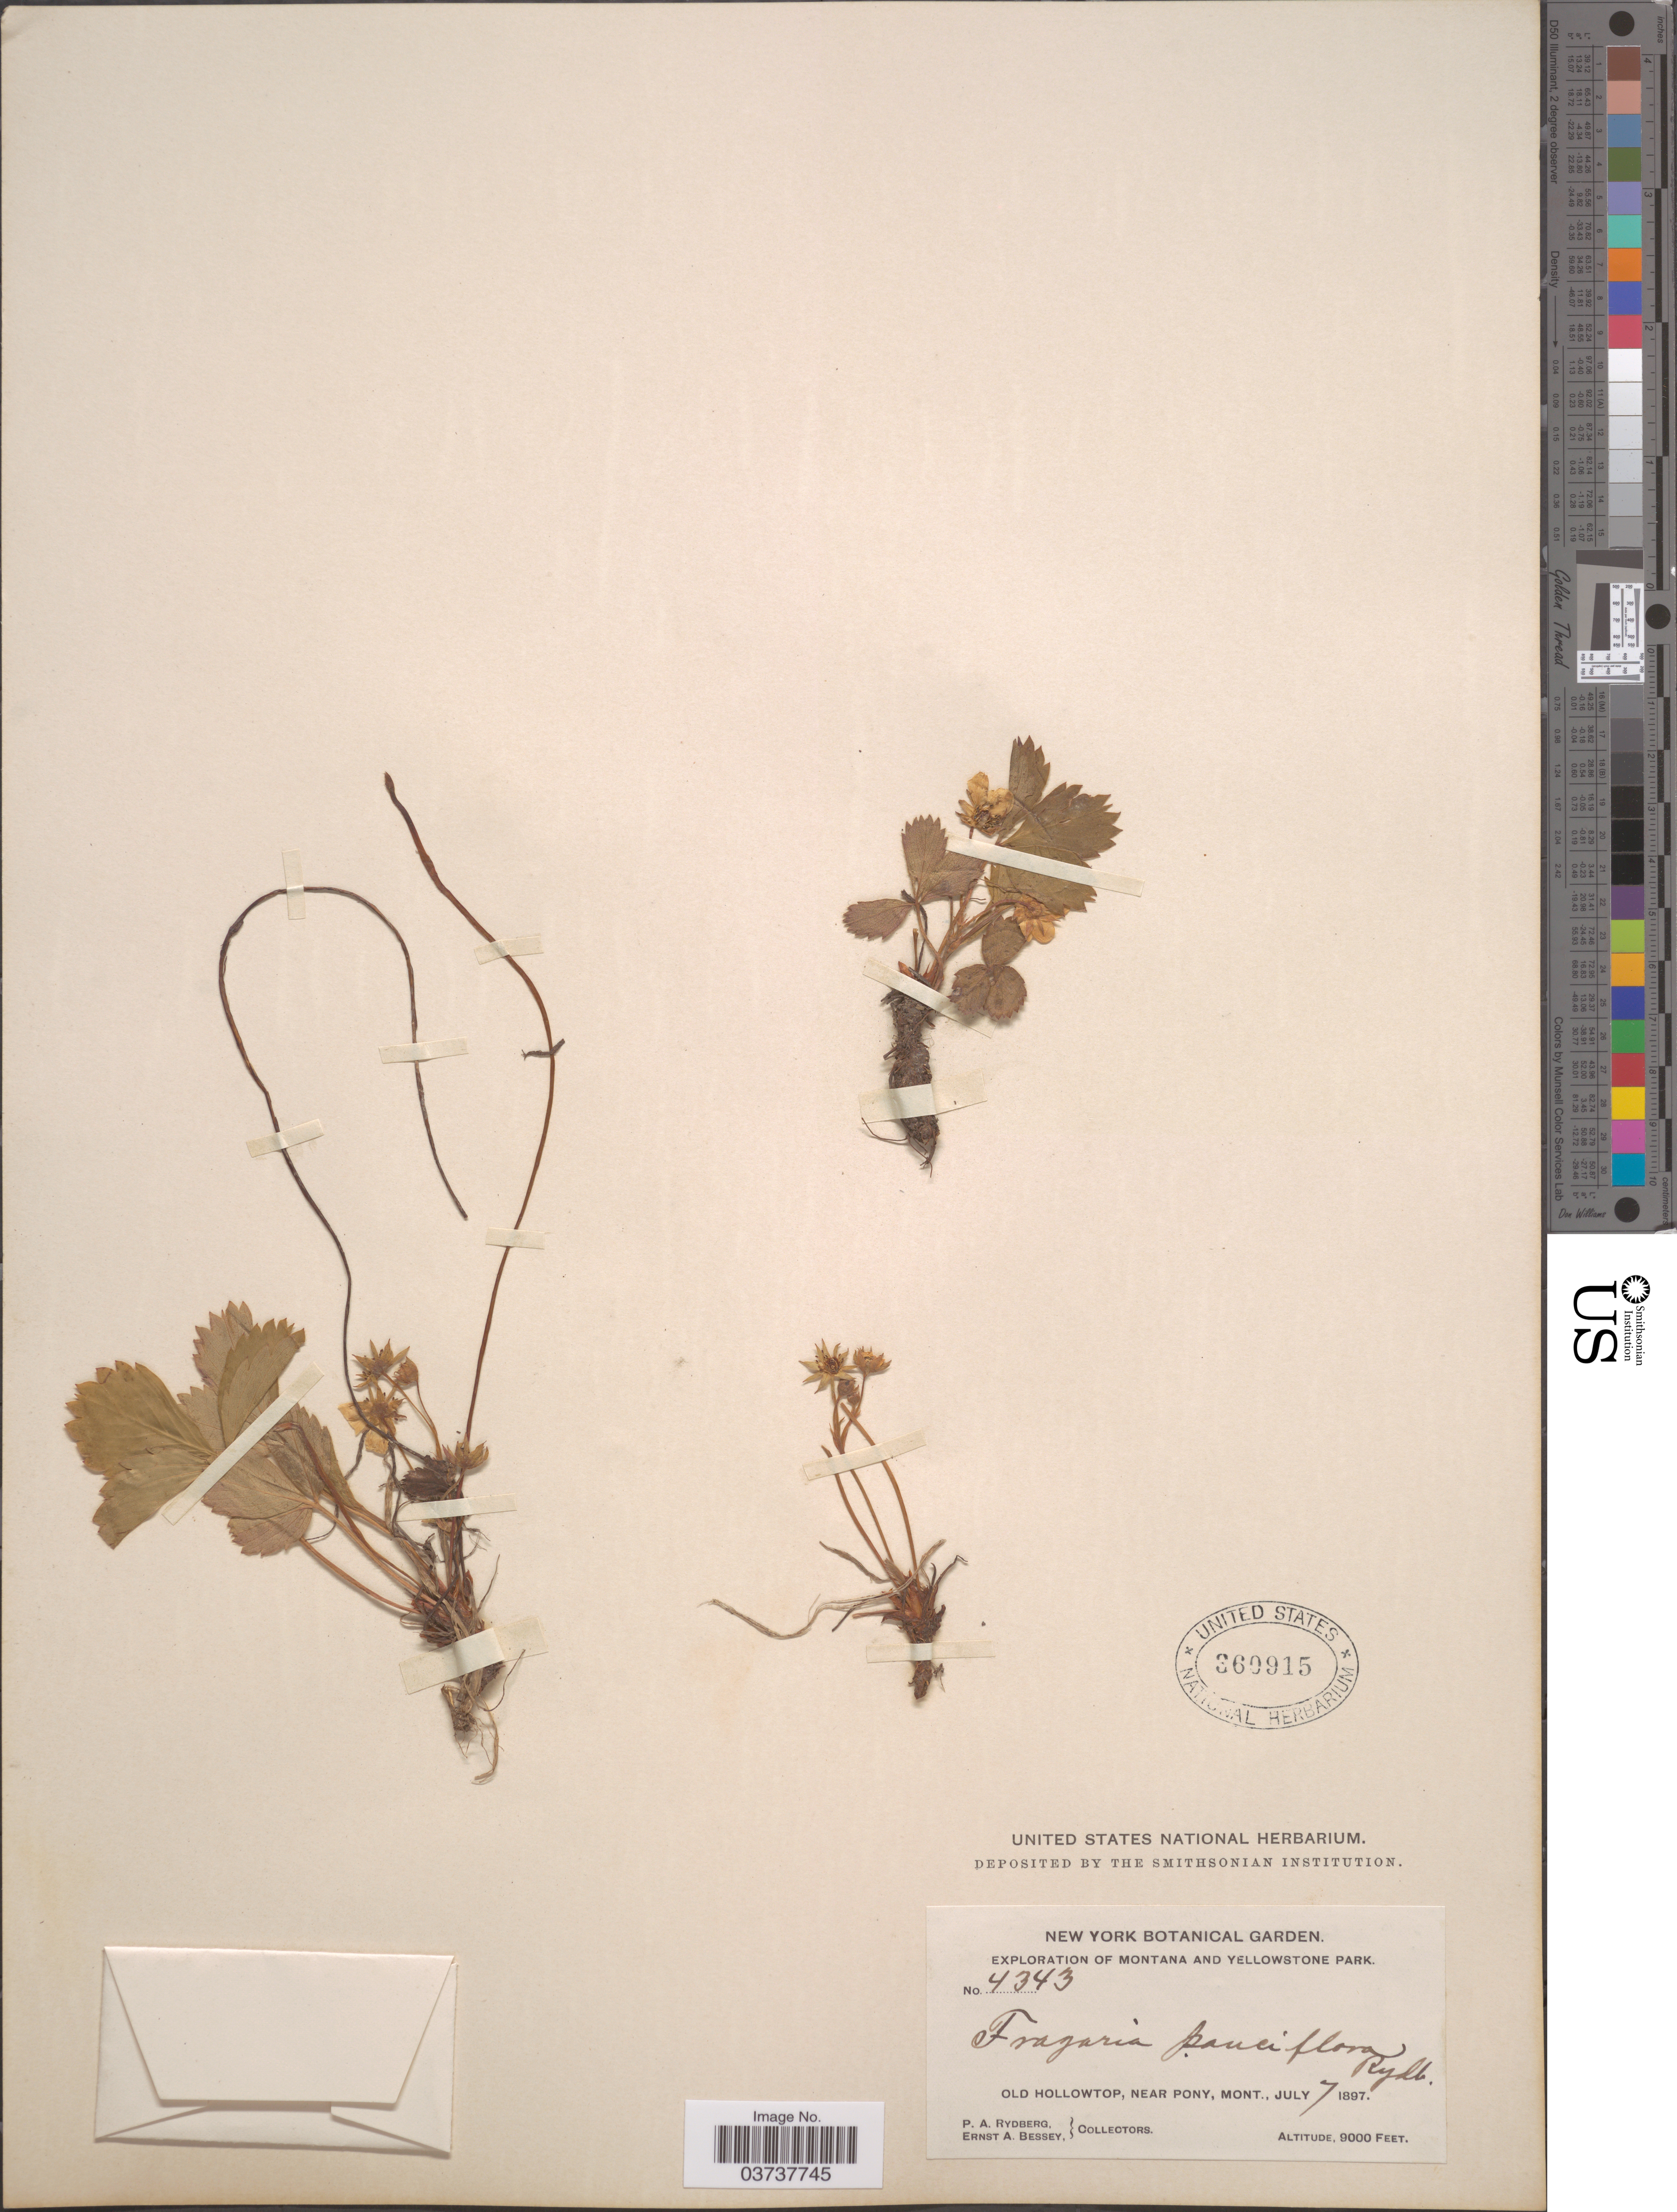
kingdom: Plantae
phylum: Tracheophyta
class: Magnoliopsida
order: Rosales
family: Rosaceae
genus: Fragaria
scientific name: Fragaria virginiana subsp. glauca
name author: (S. Watson) Staudt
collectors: P. A. Rydberg & E. A. Bessey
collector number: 4343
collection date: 1897-07-07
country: United States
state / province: Montana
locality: Yellowstone Park. Old Hollowtop, near Pony.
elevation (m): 2743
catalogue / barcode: US 360915